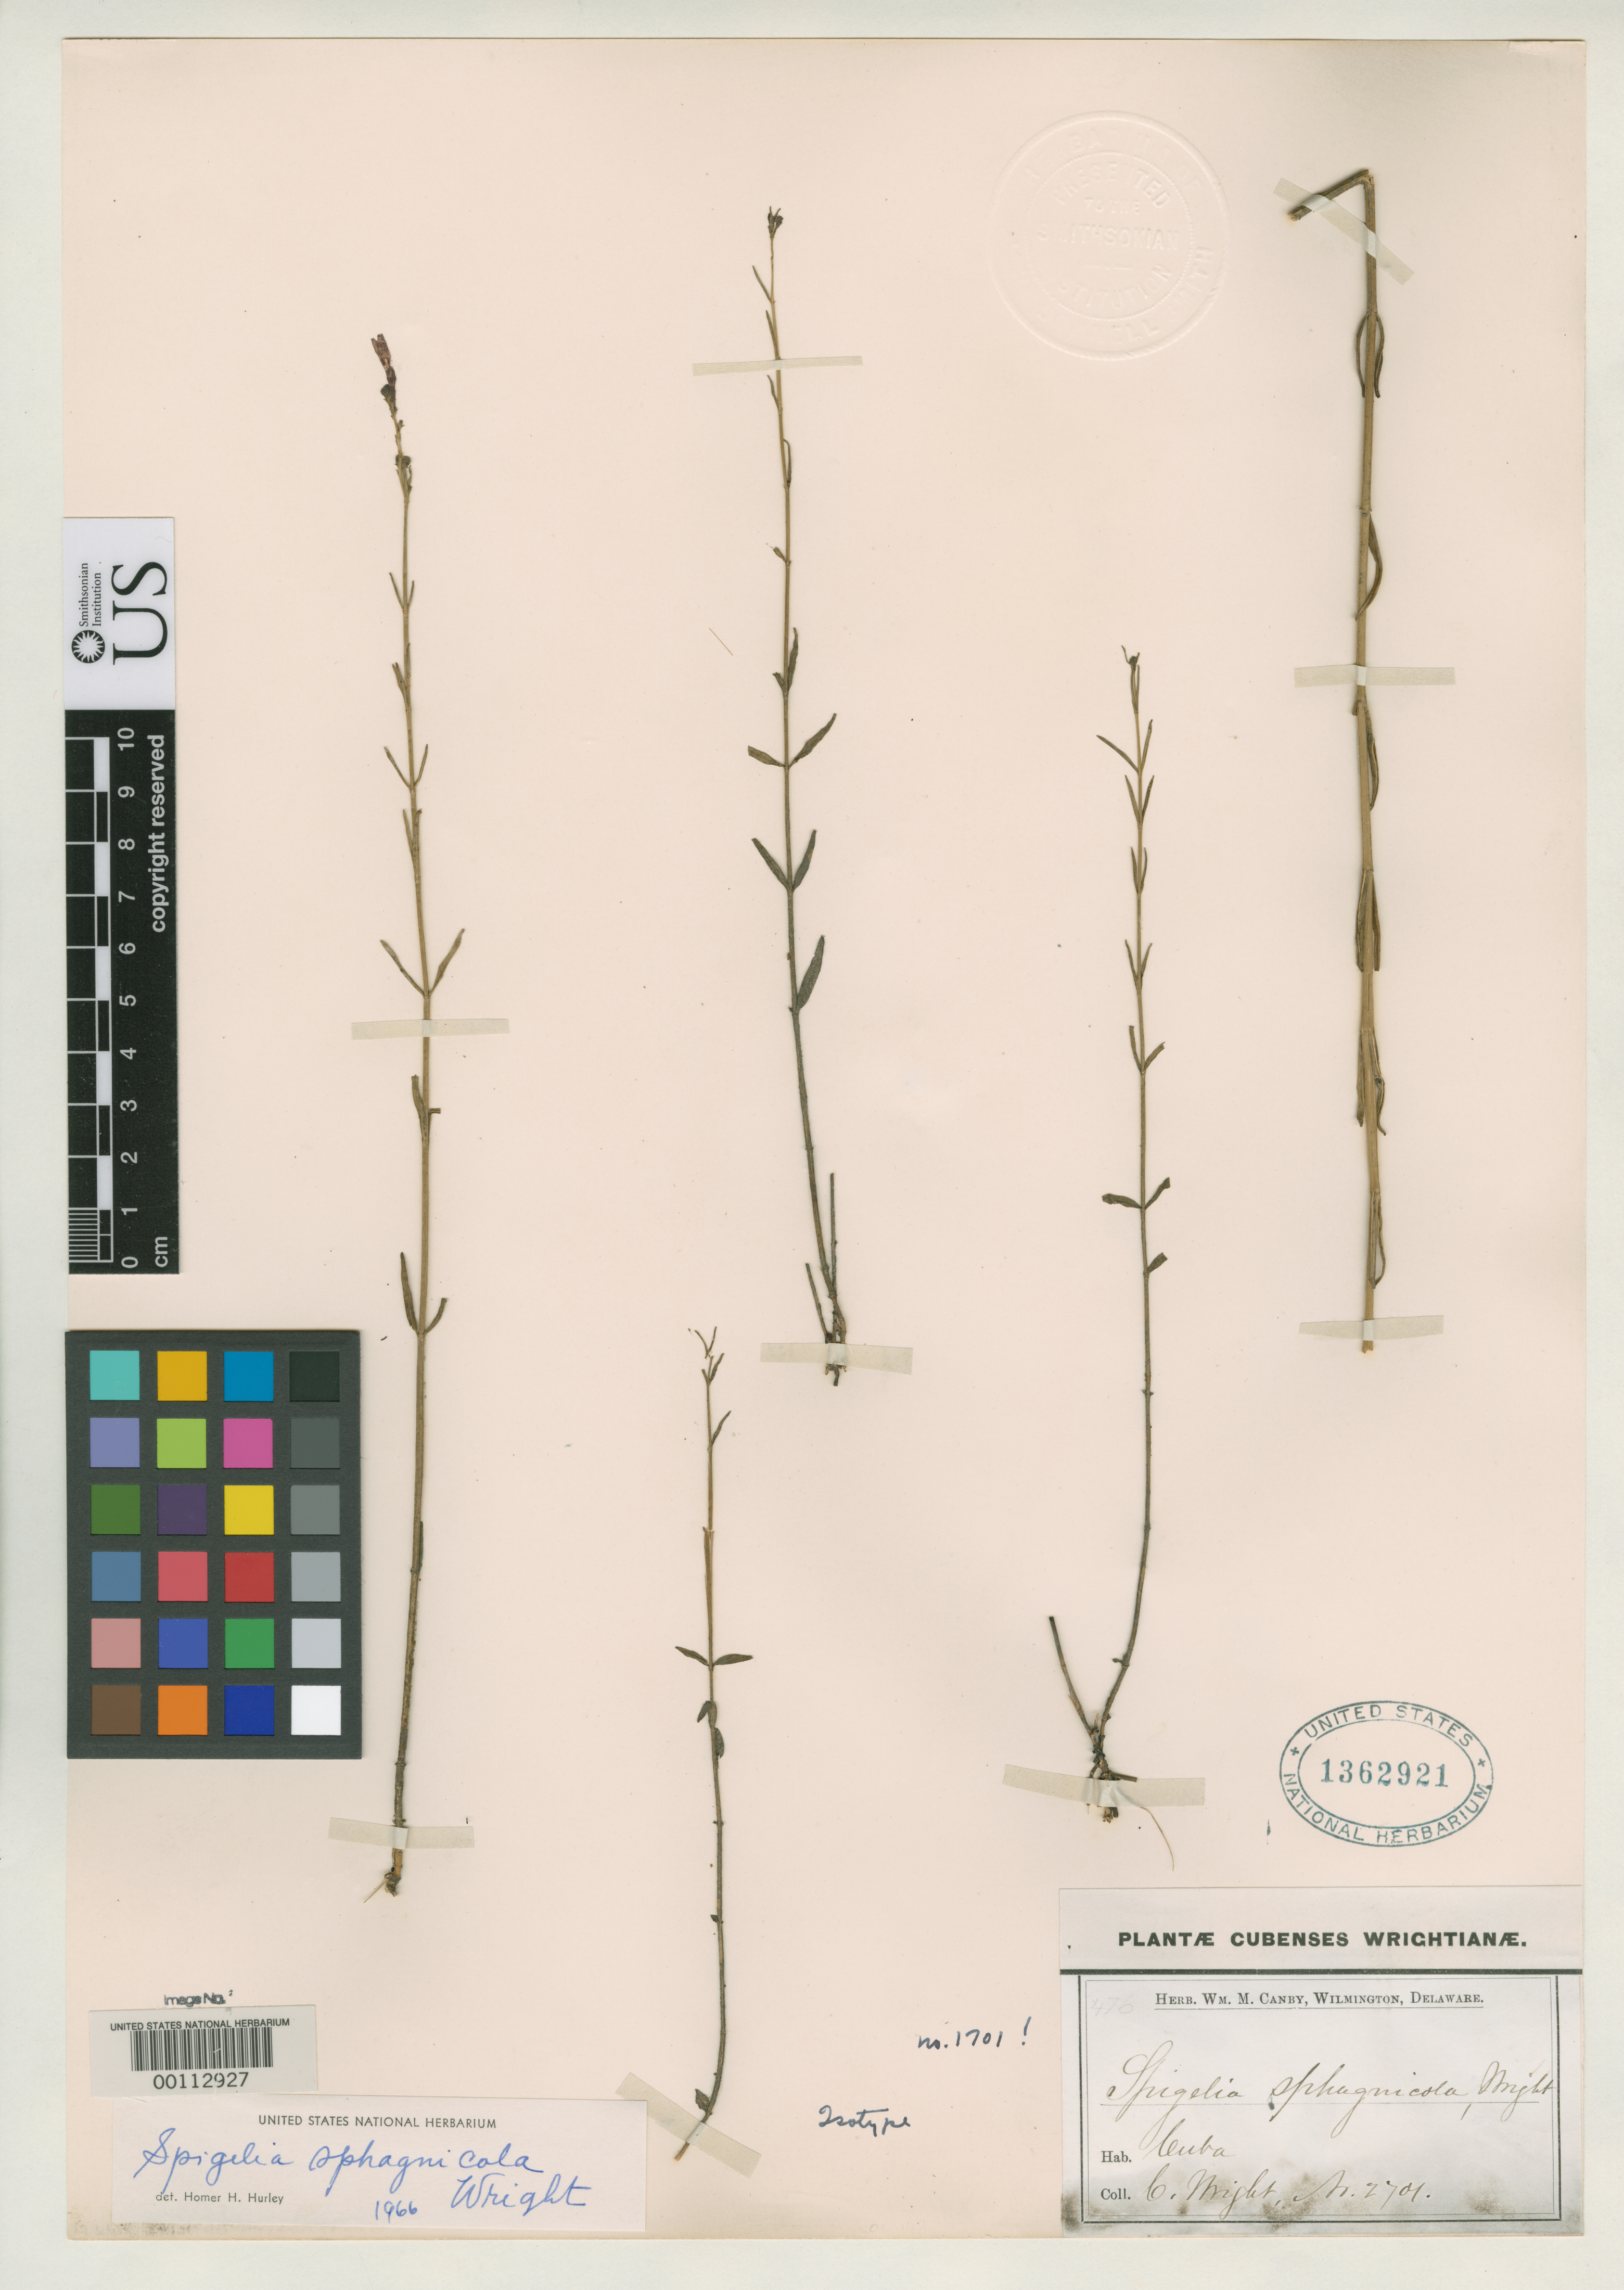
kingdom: Plantae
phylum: Tracheophyta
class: Magnoliopsida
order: Gentianales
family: Loganiaceae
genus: Spigelia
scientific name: Spigelia sphagnicola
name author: C. Wright in Sauvalle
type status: Isotype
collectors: C. Wright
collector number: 1701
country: Cuba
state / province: Pinar del Río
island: Greater Antilles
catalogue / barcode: US 1362921